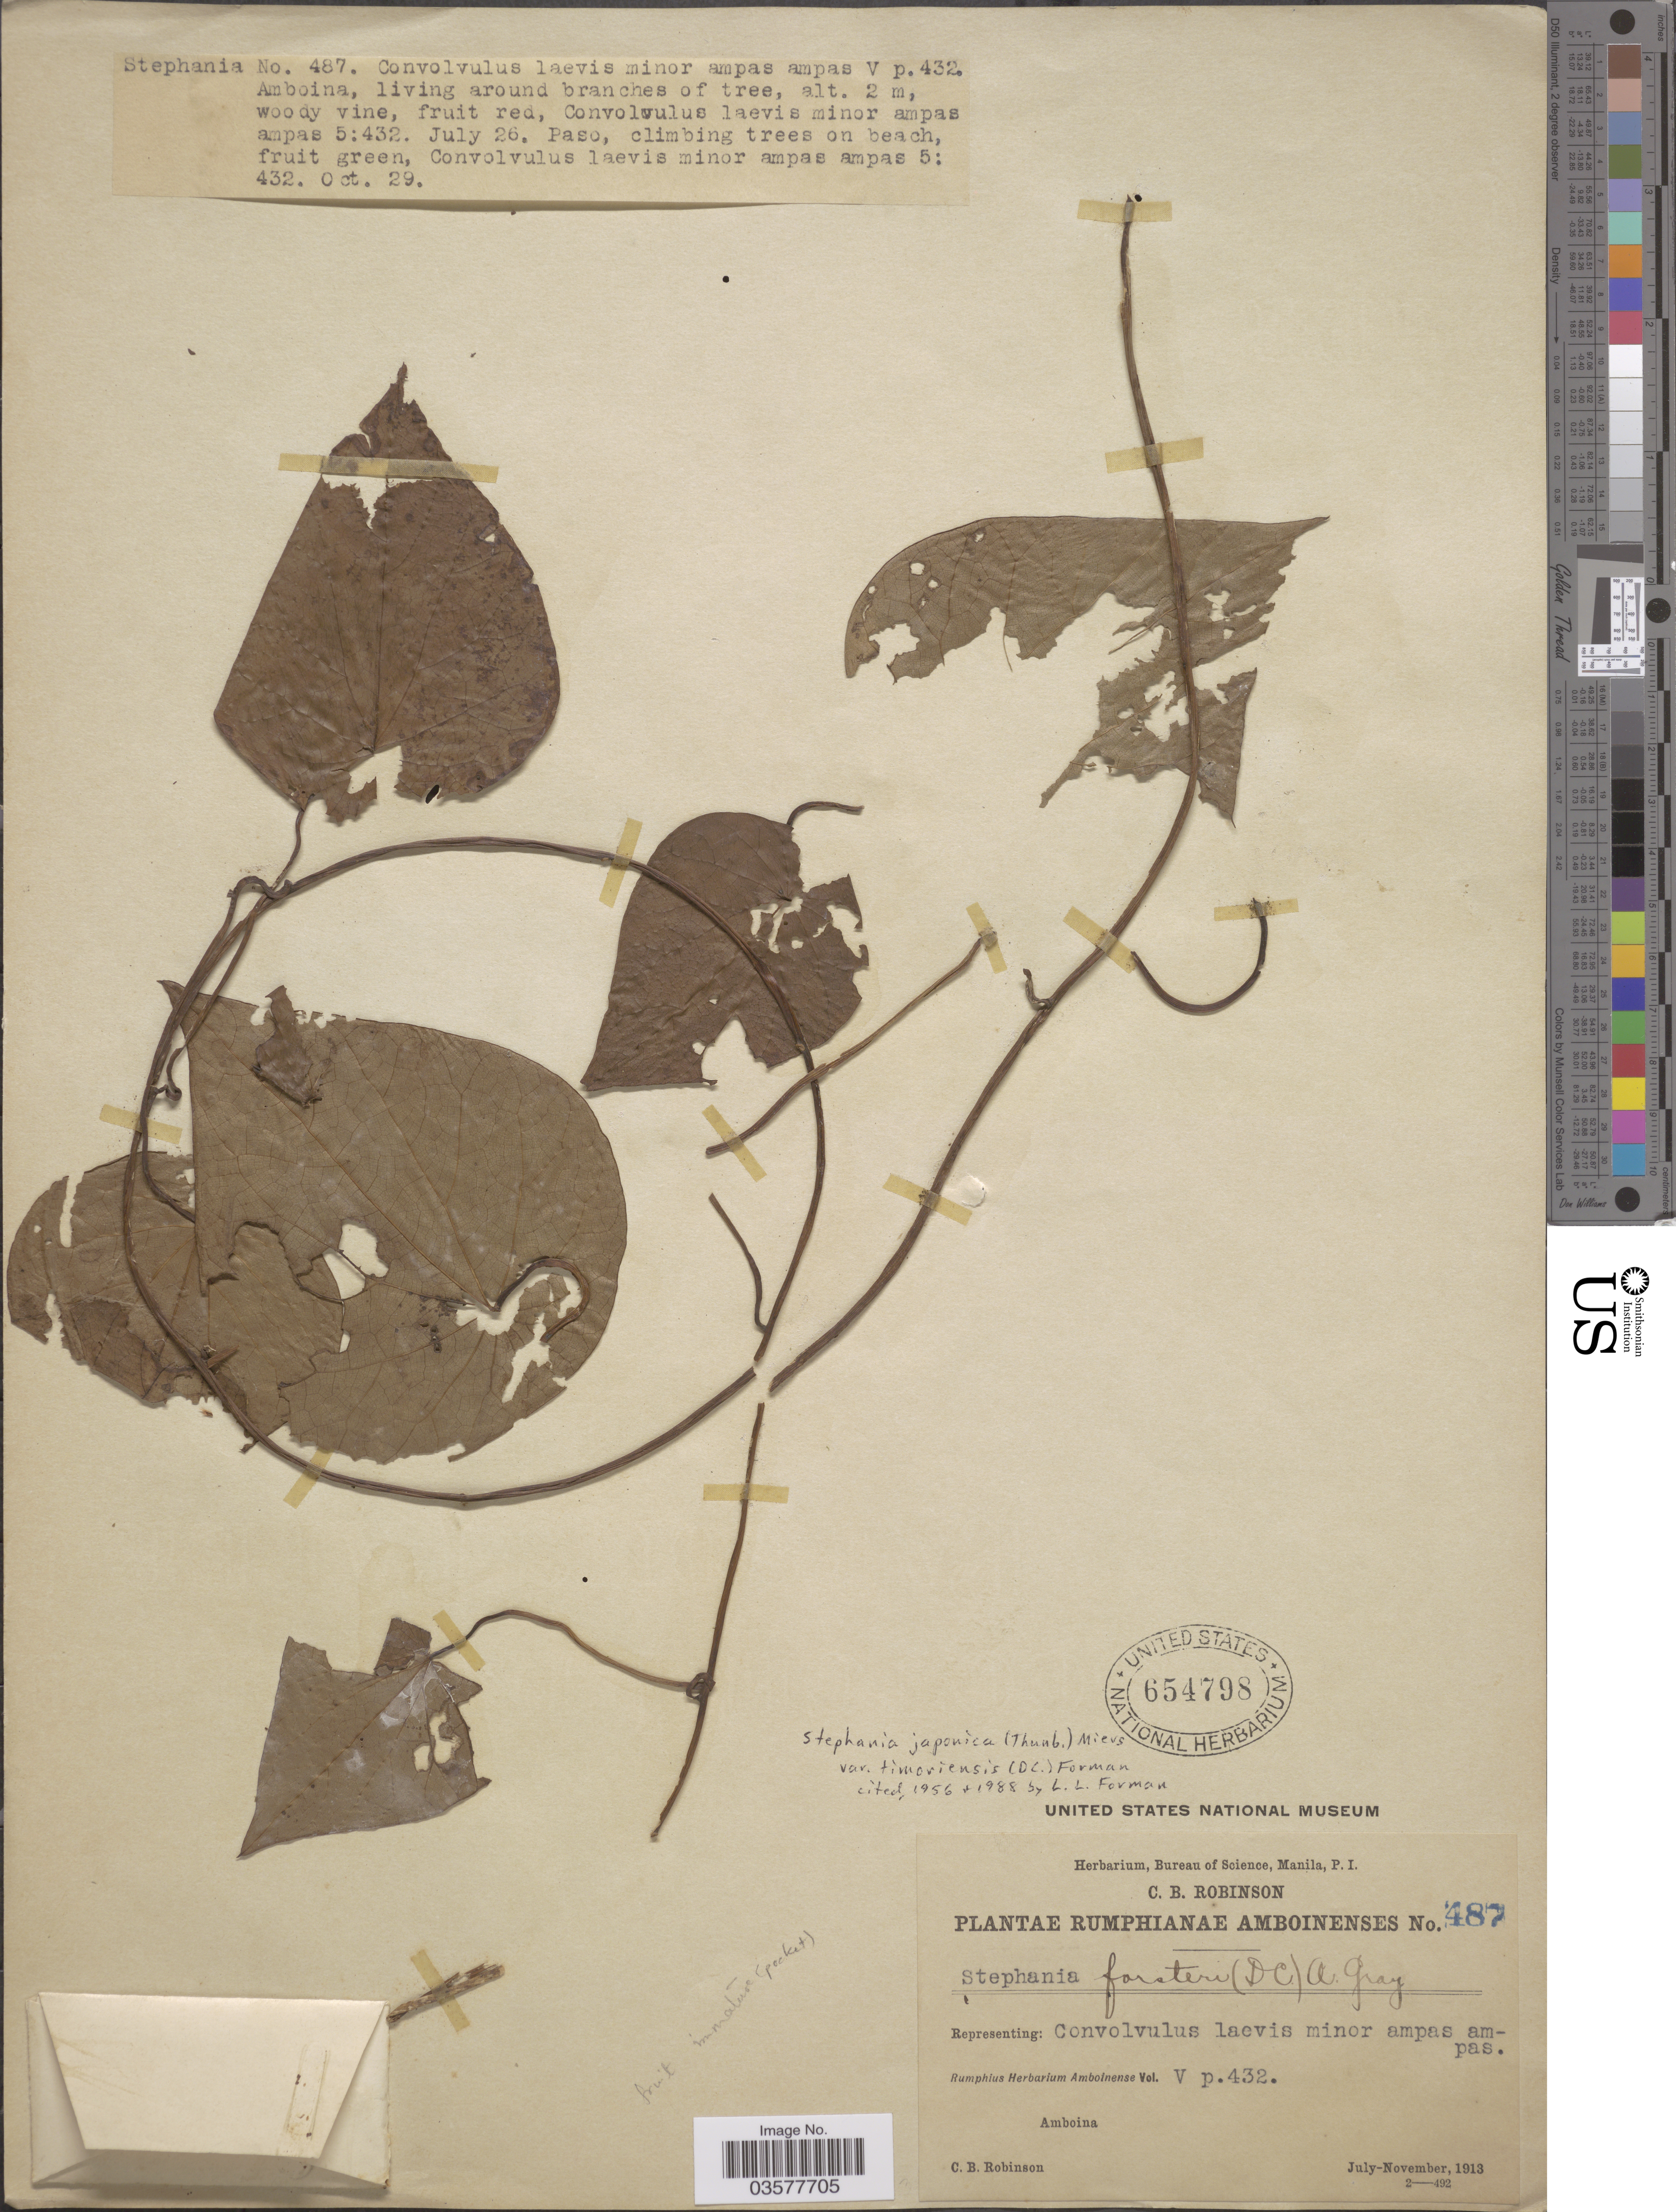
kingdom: Plantae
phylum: Tracheophyta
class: Magnoliopsida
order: Ranunculales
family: Menispermaceae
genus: Stephania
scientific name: Stephania japonica var. timoriensis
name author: (DC.) Forman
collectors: C. Robinson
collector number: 487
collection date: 1913-07-26/1913-10-29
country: Indonesia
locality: Amboina. Paso.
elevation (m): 2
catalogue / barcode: US 654798